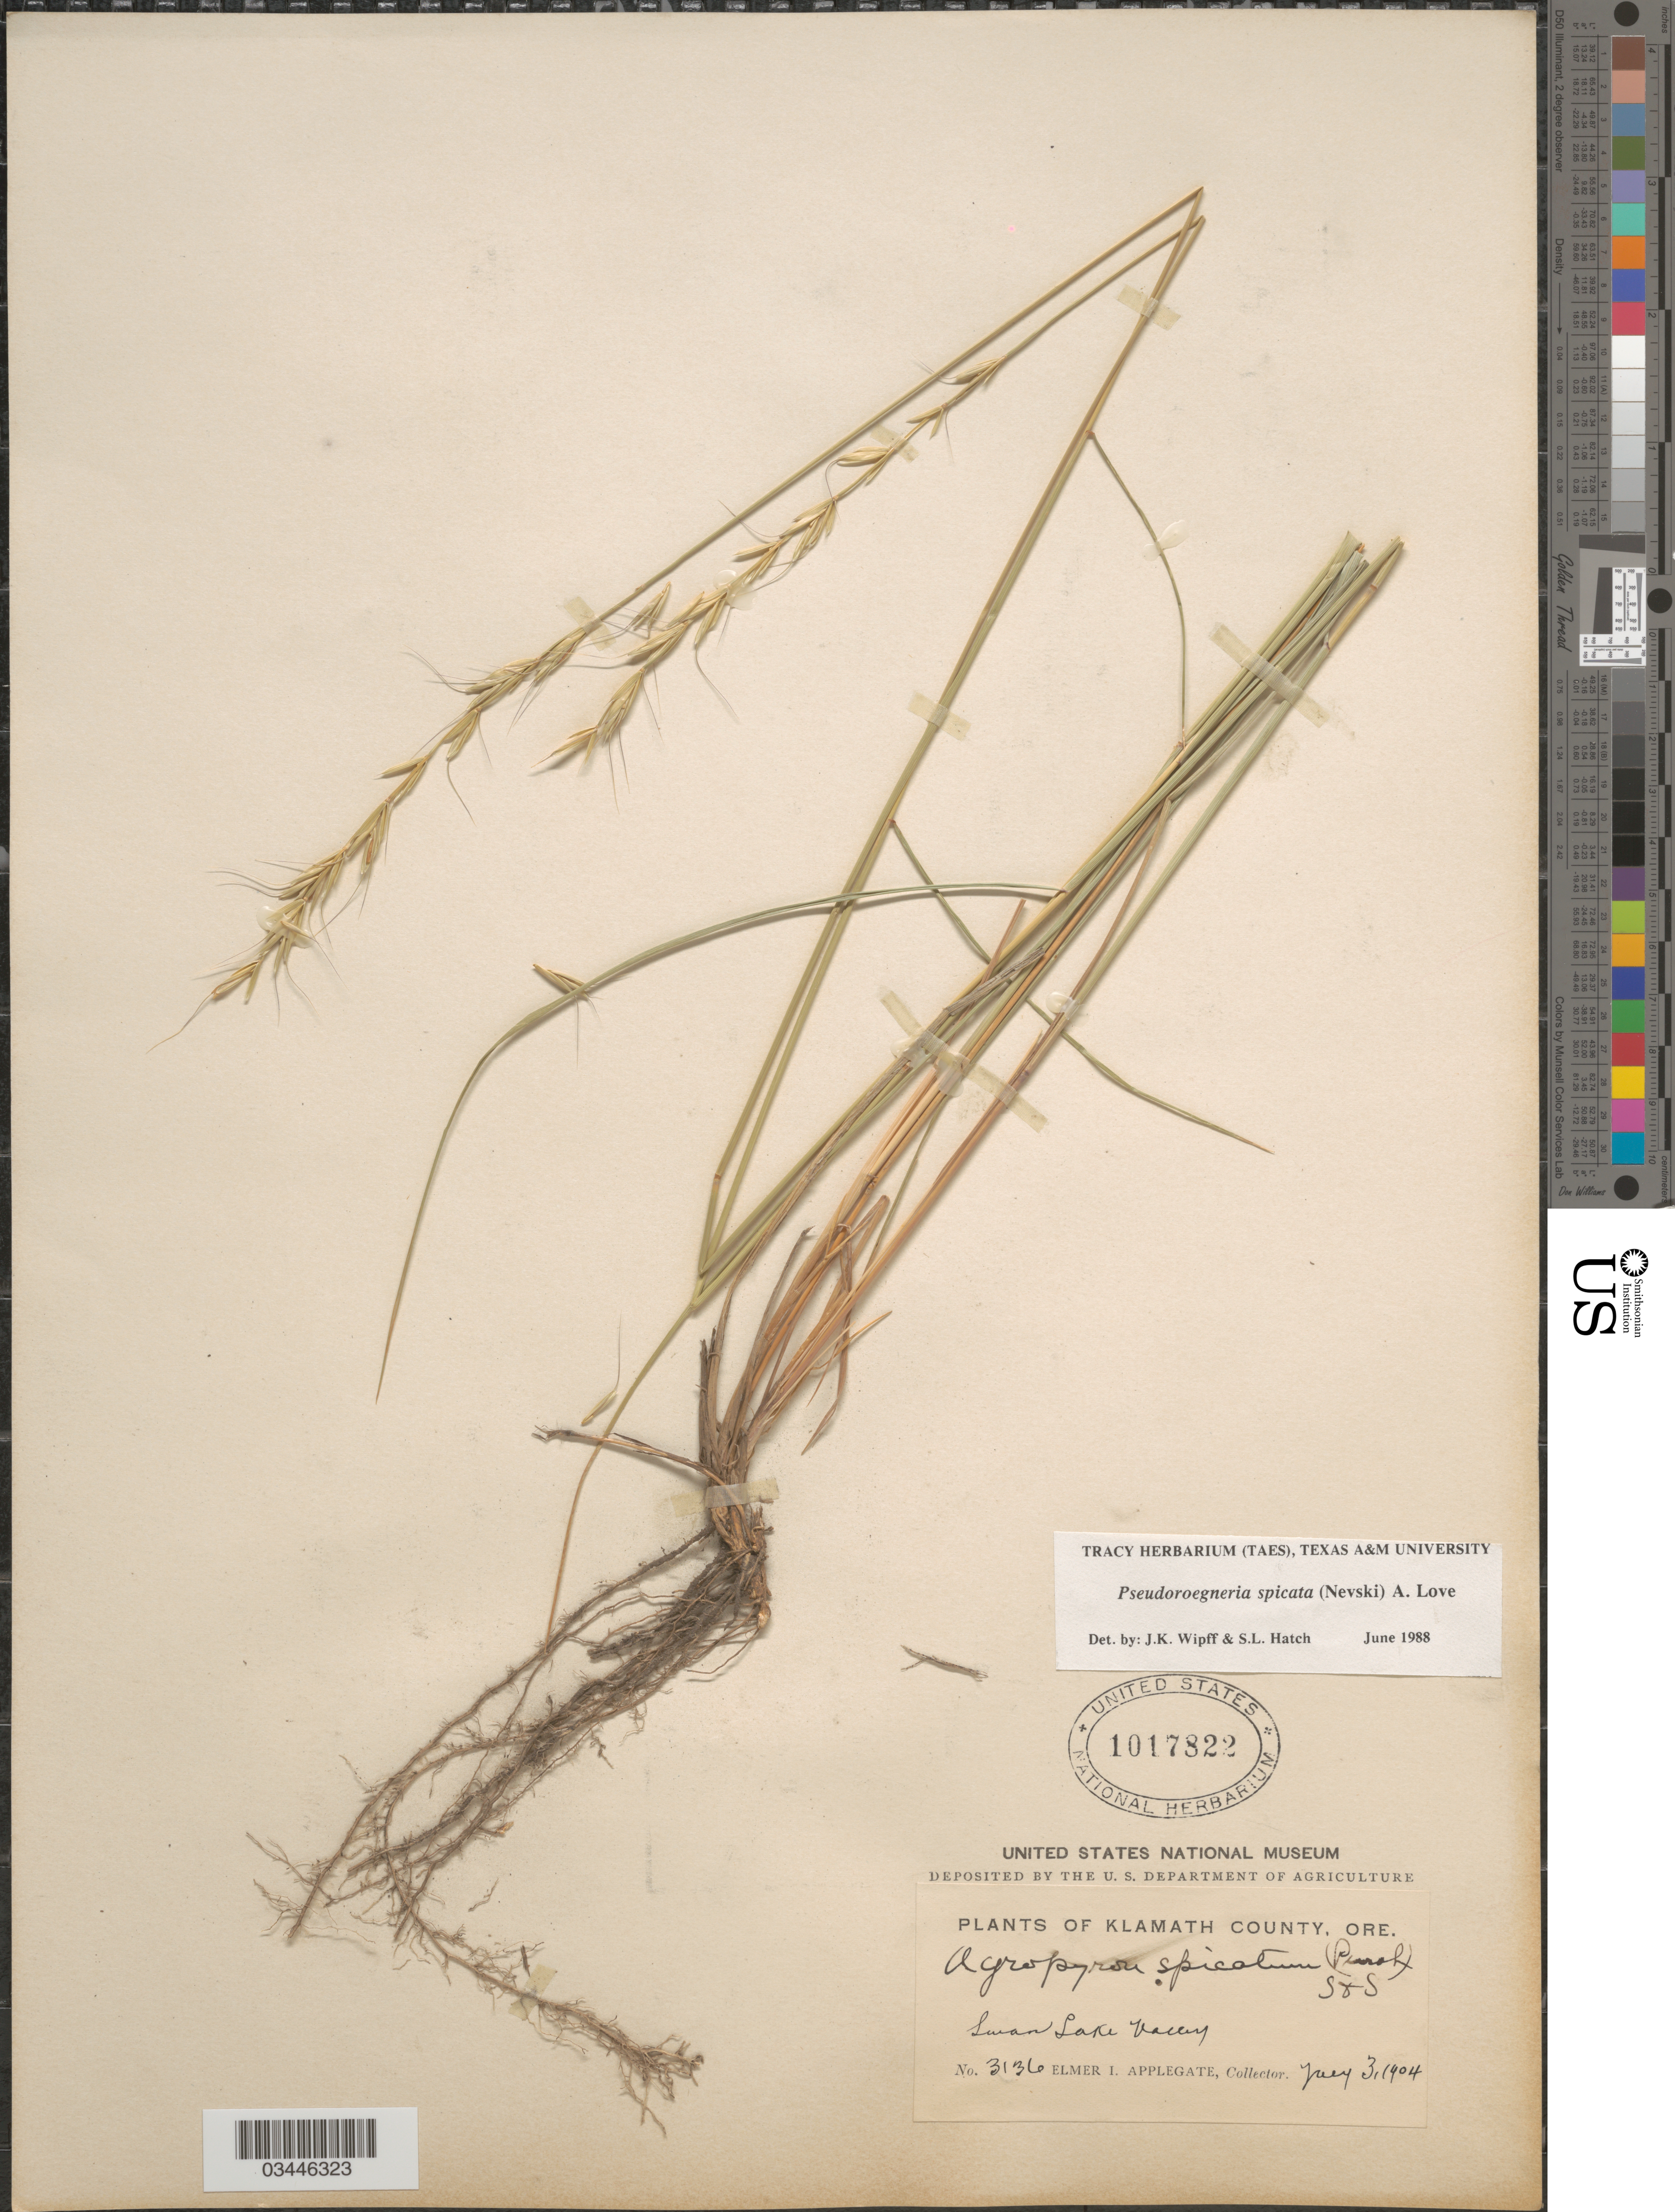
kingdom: Plantae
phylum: Tracheophyta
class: Liliopsida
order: Poales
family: Poaceae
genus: Pseudoroegneria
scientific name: Pseudoroegneria spicata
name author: (Pursh) Á. Löve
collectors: E. I. Applegate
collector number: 3136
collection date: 1904-07-03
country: United States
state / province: Oregon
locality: Klamath County. Swan Lake Valley.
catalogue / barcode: US 1017822